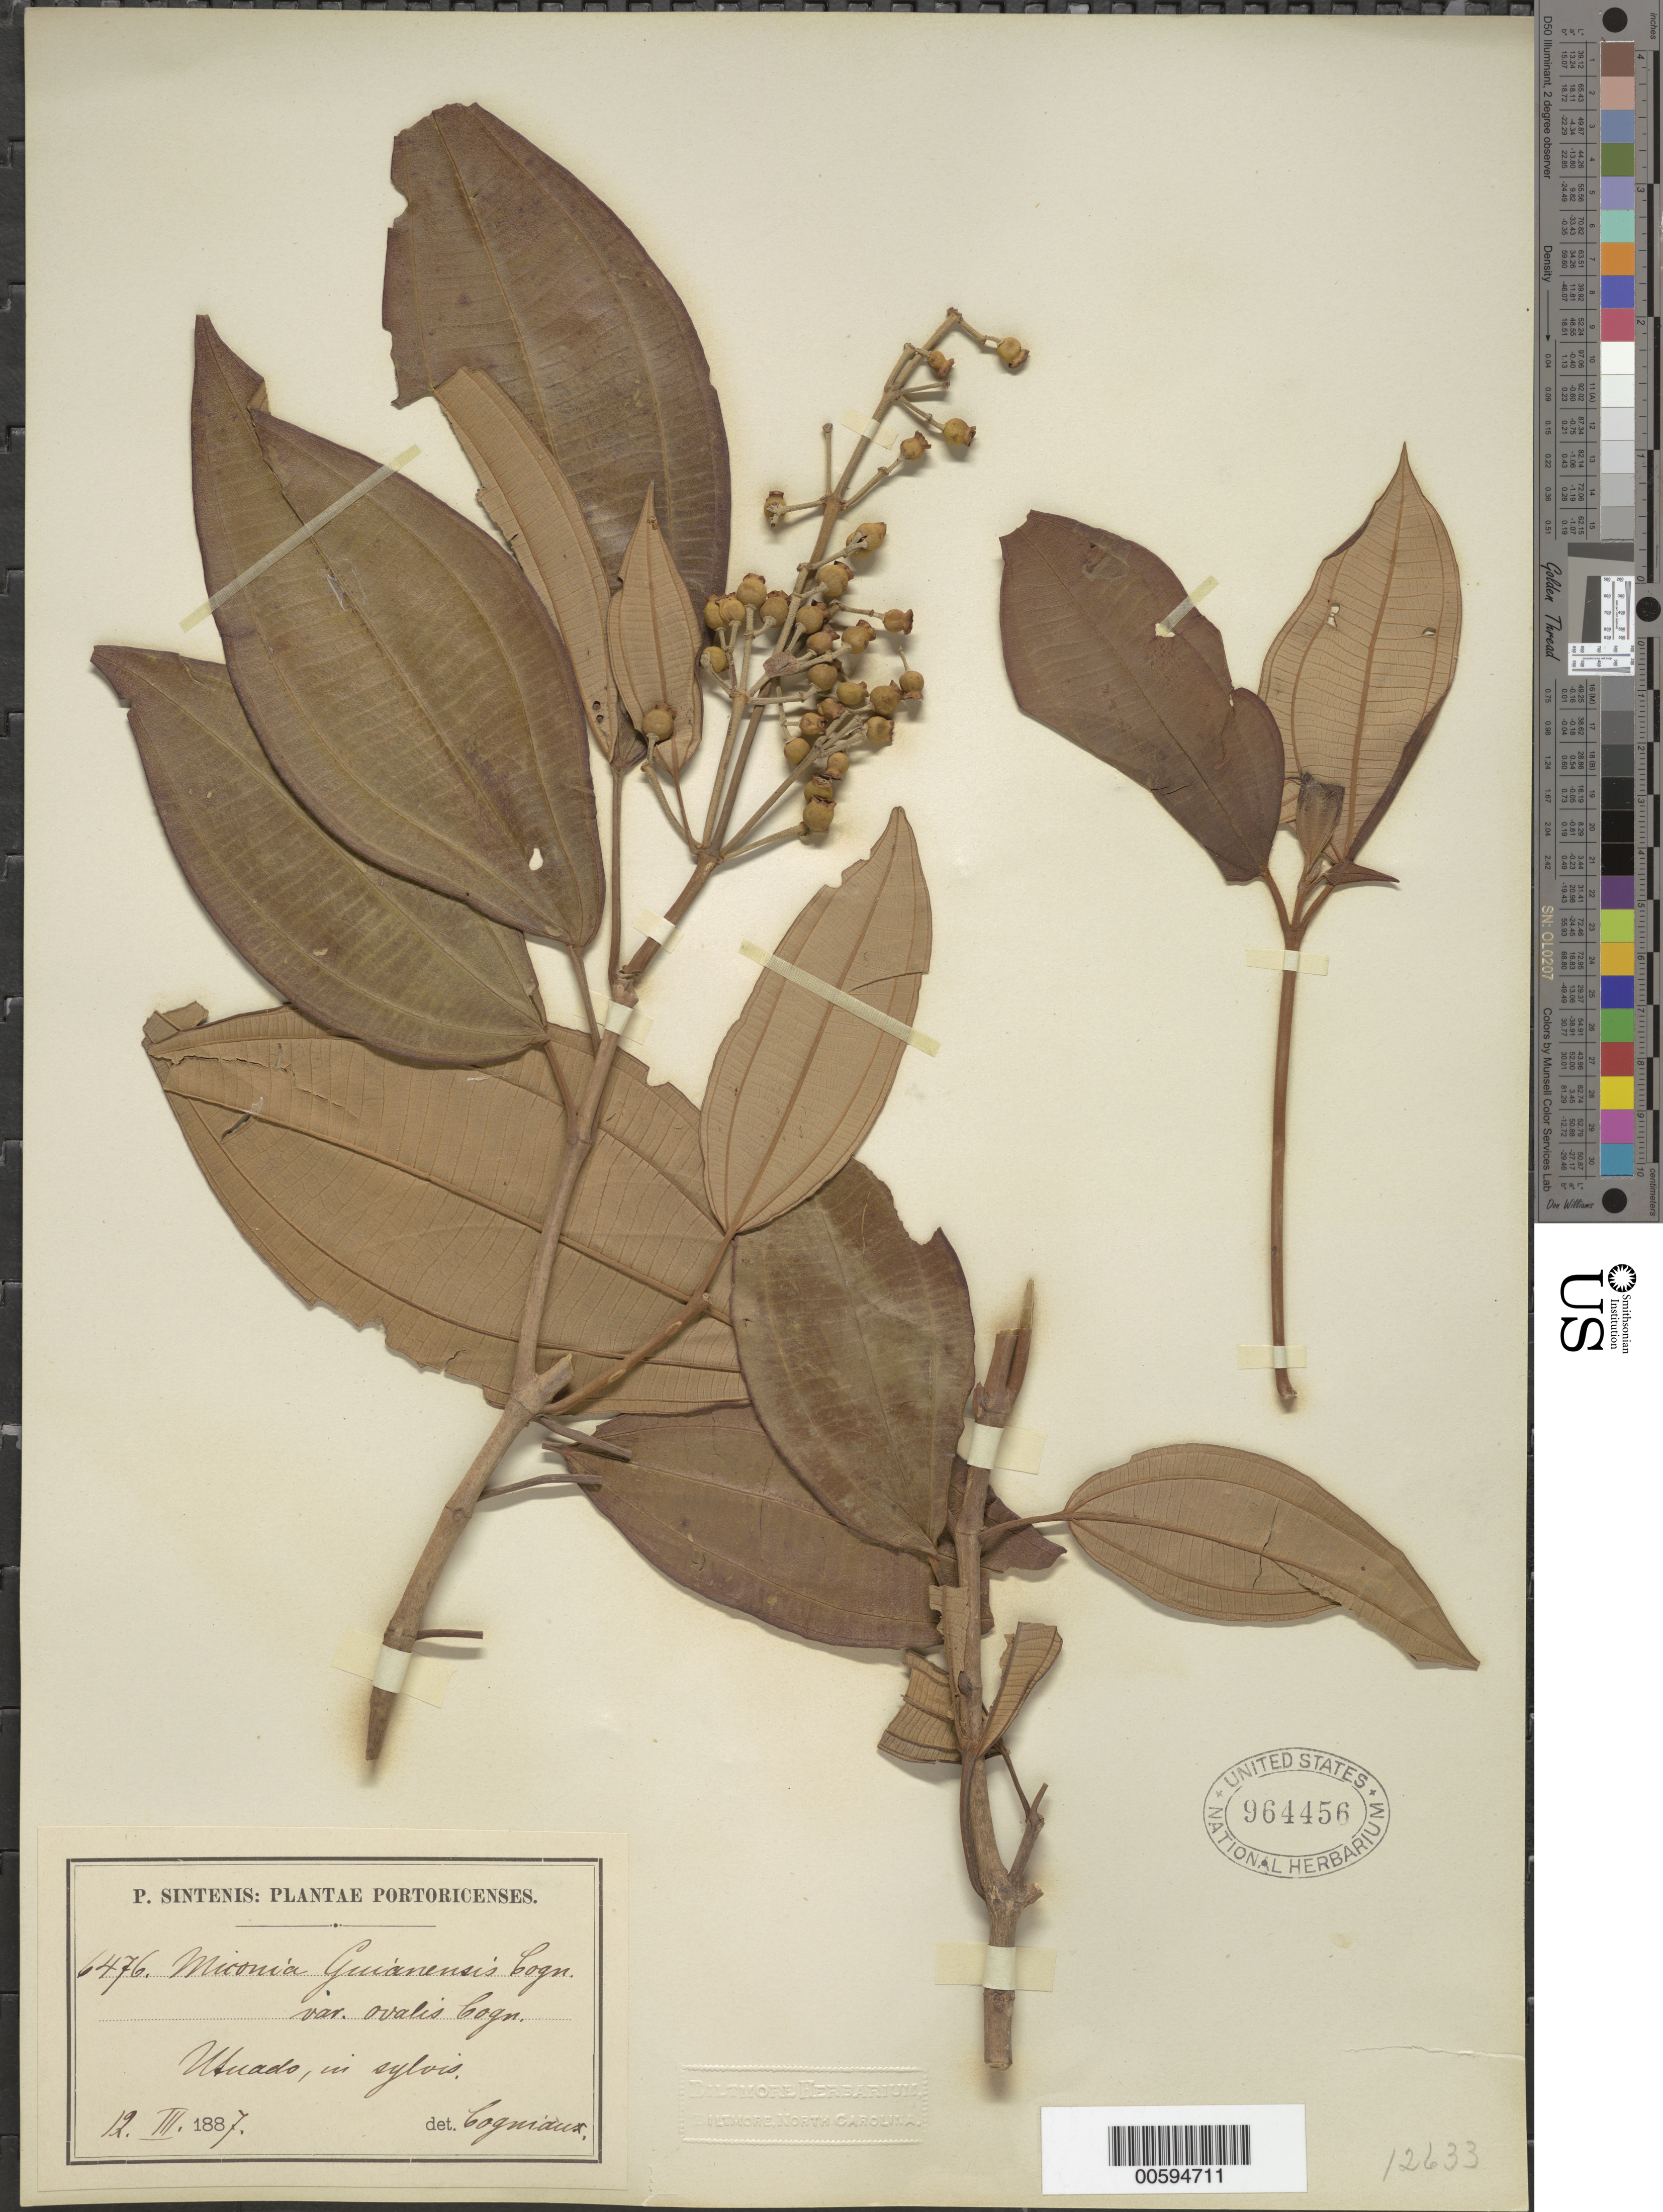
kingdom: Plantae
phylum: Tracheophyta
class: Magnoliopsida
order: Myrtales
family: Melastomataceae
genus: Miconia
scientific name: Miconia guianensis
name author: (Aubl.) Cogn.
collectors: P. Sintenis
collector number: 6476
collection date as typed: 12 Mar 1887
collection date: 1887-03-12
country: Puerto Rico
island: Greater Antilles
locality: Utuado, in sylvis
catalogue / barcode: US 964456